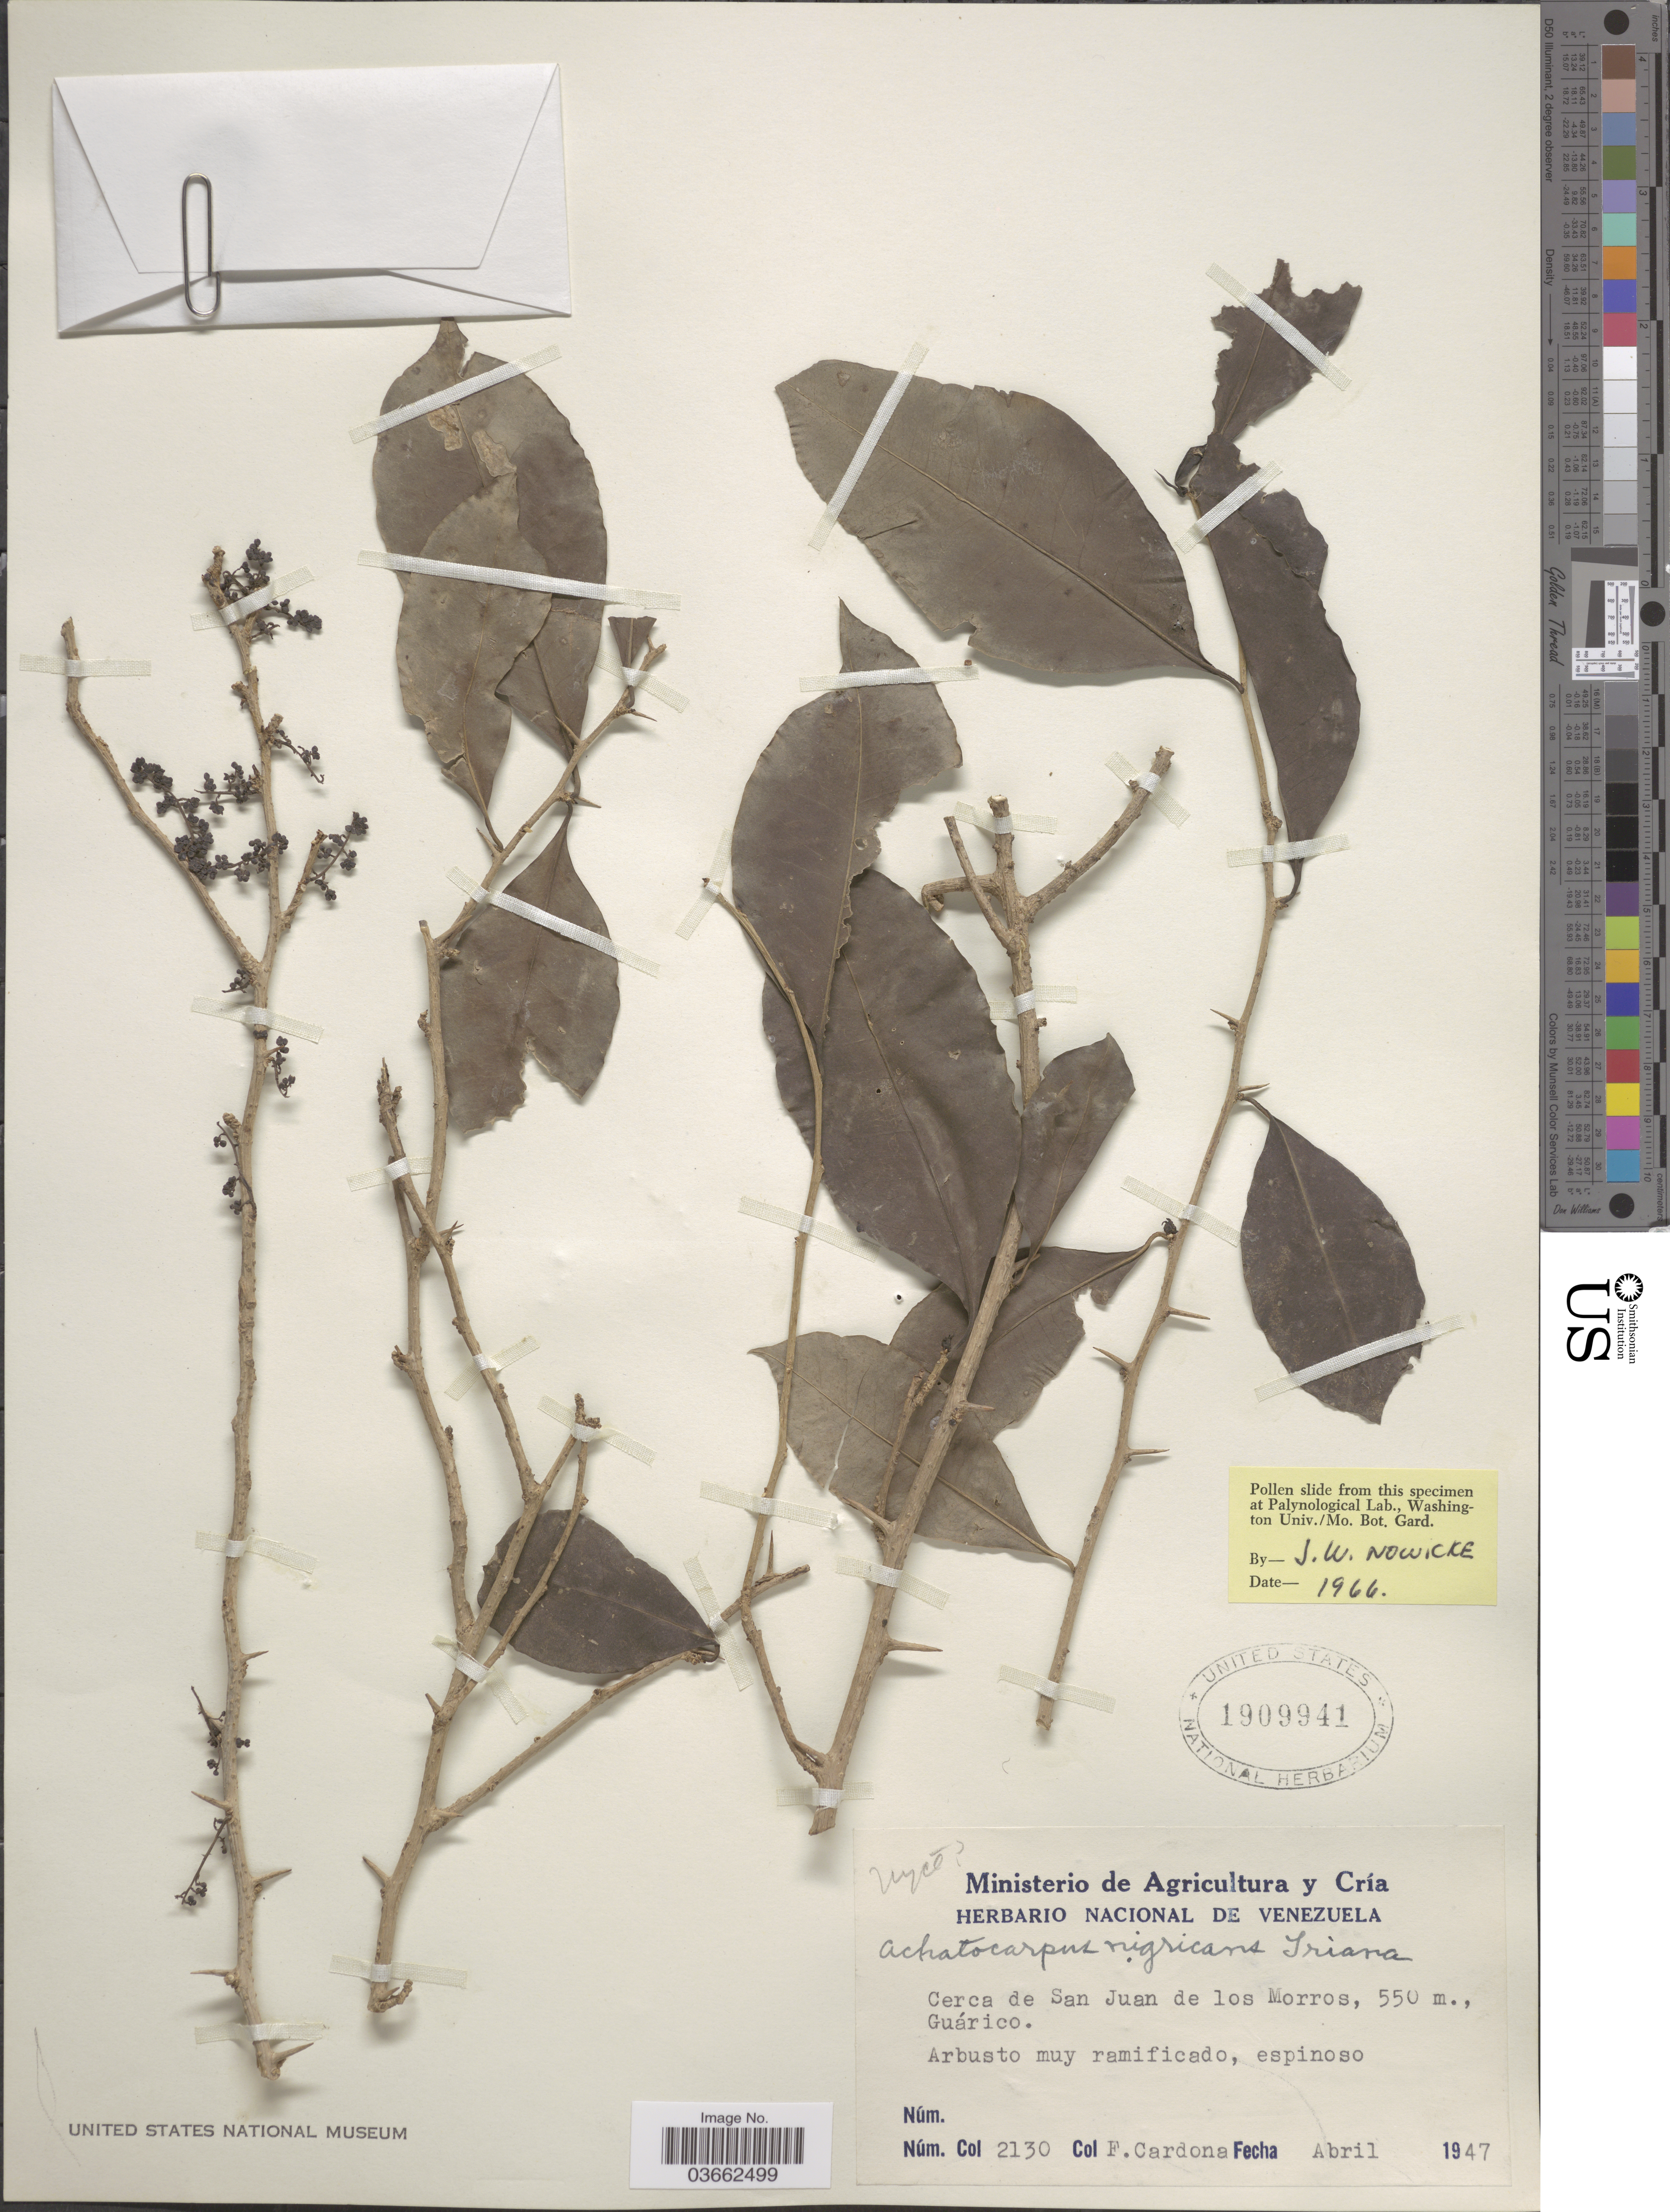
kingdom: Plantae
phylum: Tracheophyta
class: Magnoliopsida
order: Caryophyllales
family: Achatocarpaceae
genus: Achatocarpus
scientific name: Achatocarpus nigricans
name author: Triana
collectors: F. Cardona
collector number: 2130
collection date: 1947-04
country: Venezuela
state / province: Guárico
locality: Cerca de San Juan de los Morros.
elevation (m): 550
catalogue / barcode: US 1909941